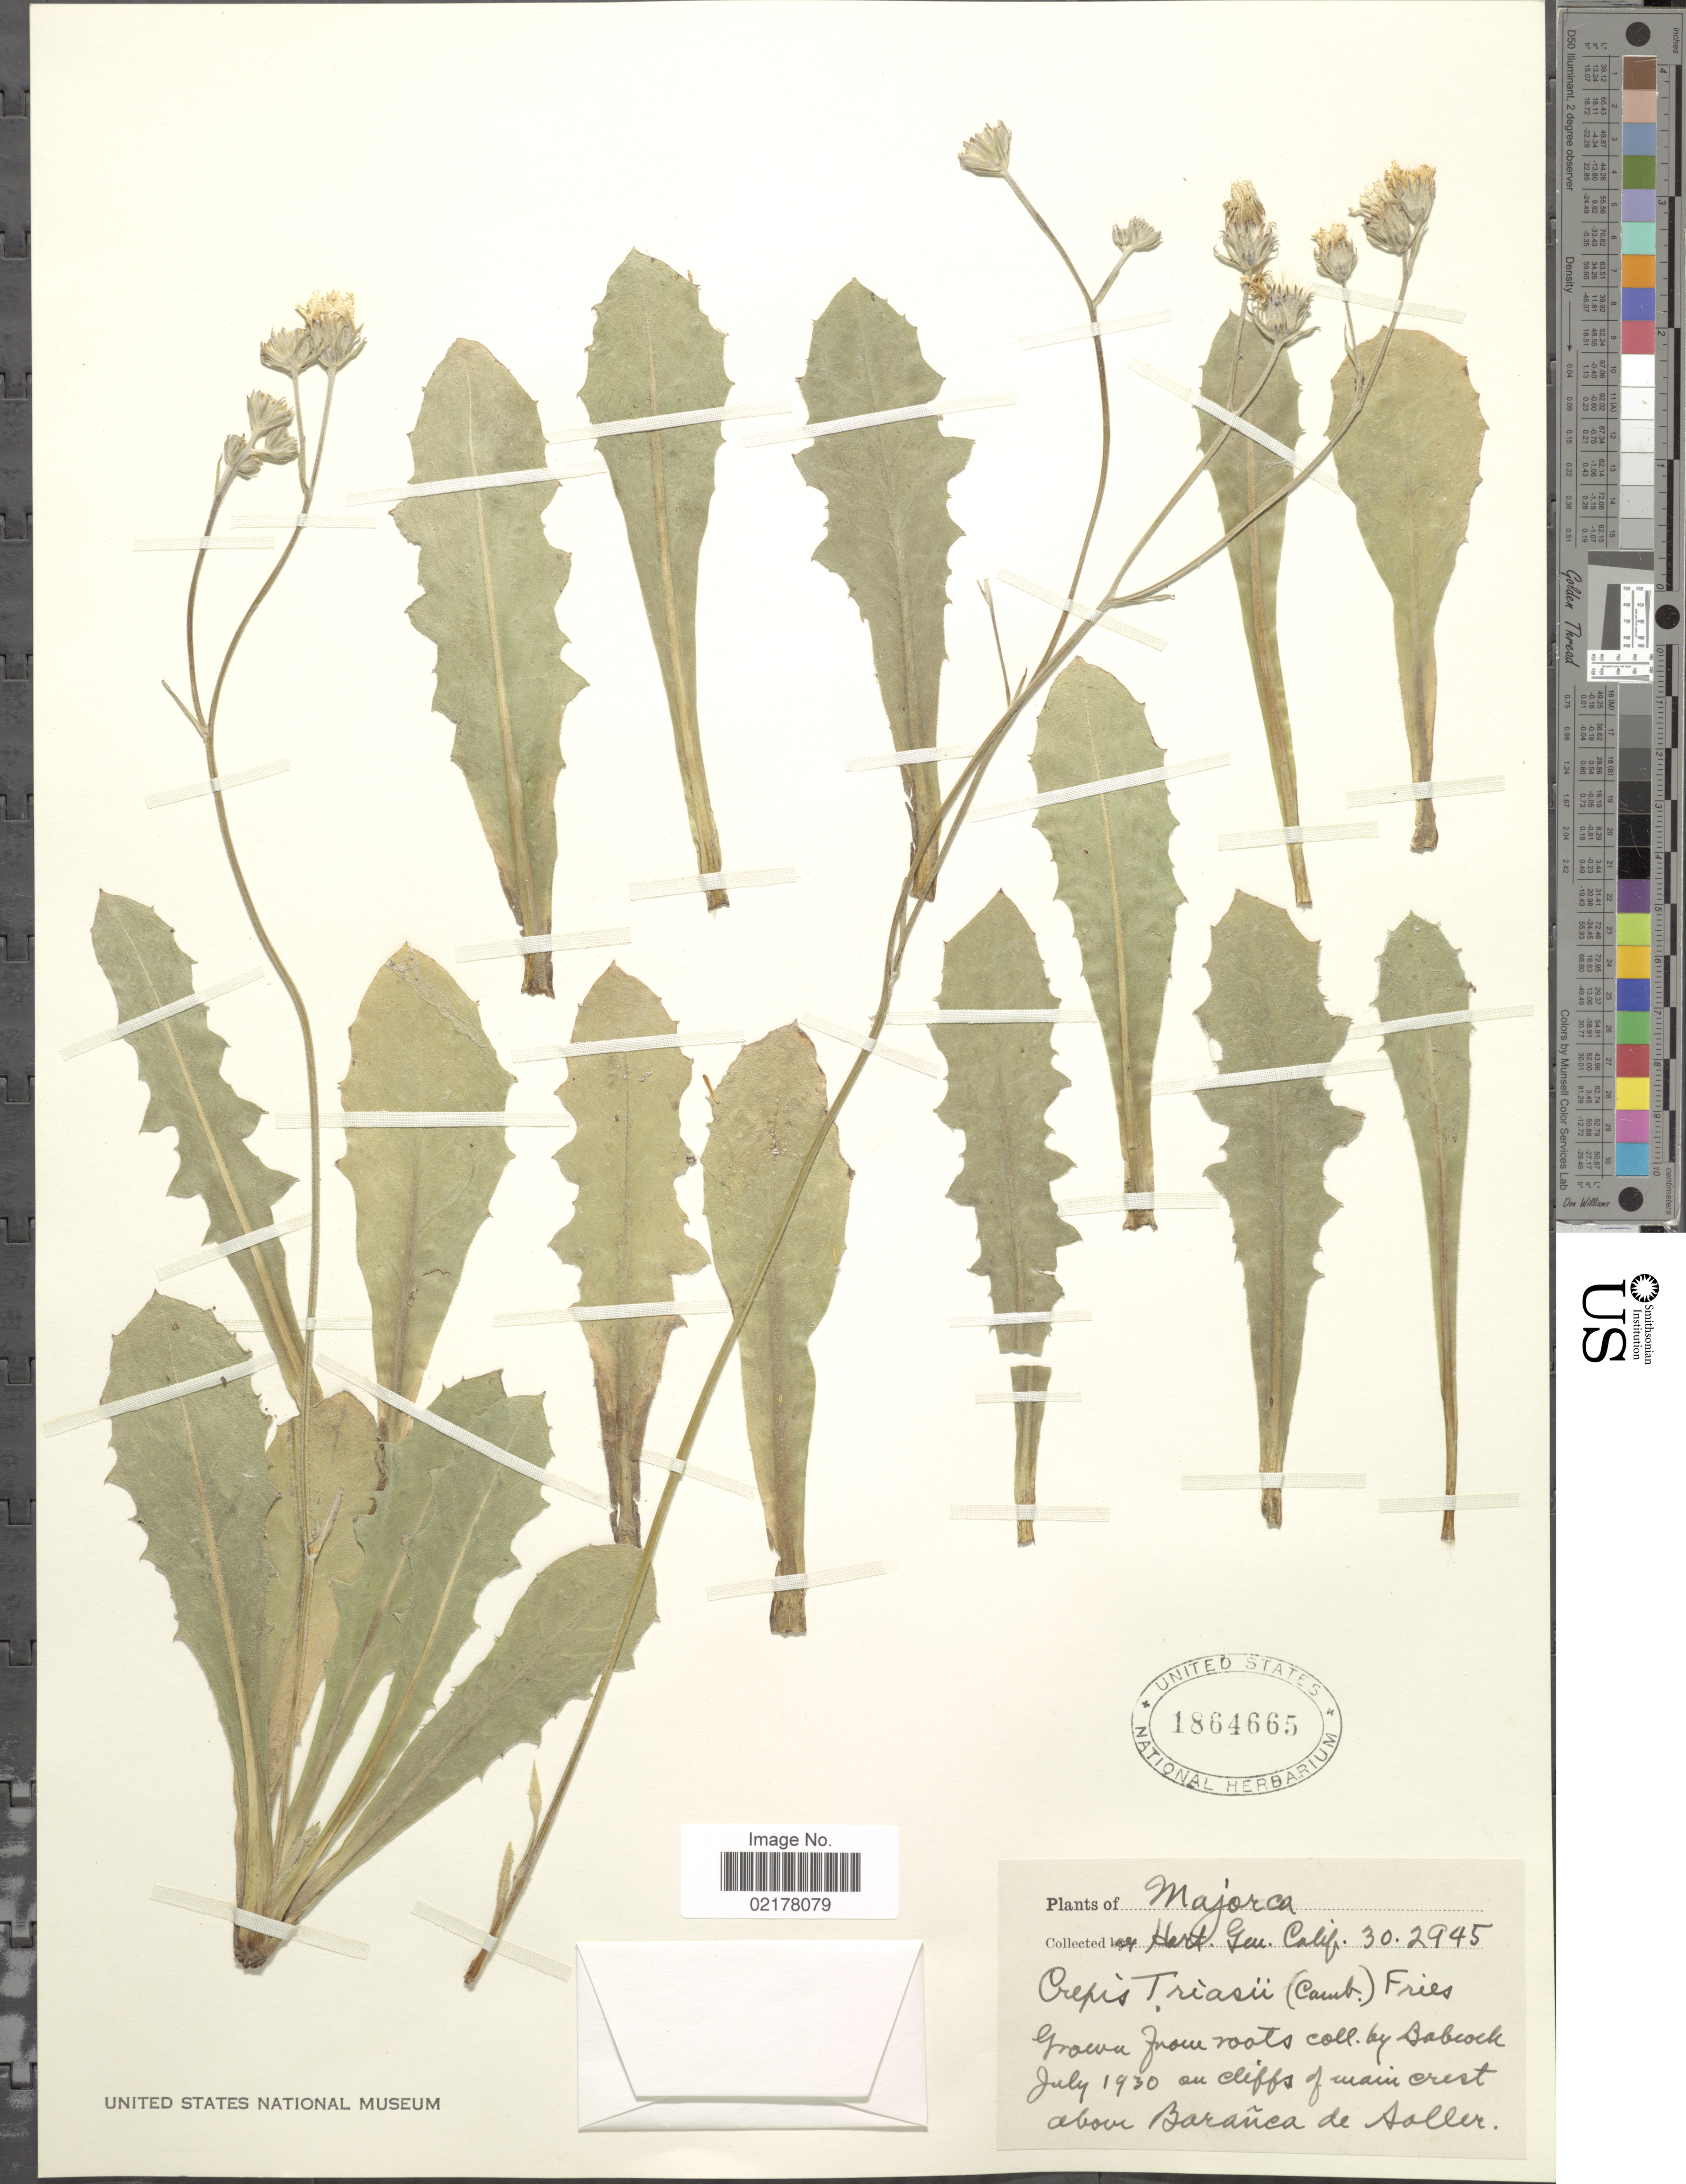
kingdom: Plantae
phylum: Tracheophyta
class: Magnoliopsida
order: Asterales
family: Asteraceae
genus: Crepis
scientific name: Crepis triasii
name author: (Cambess.) Nyman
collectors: Hort. Gen. Calif.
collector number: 302945?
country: Spain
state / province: Islas Baleares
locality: Majorca [unsure placement]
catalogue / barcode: US 1864665